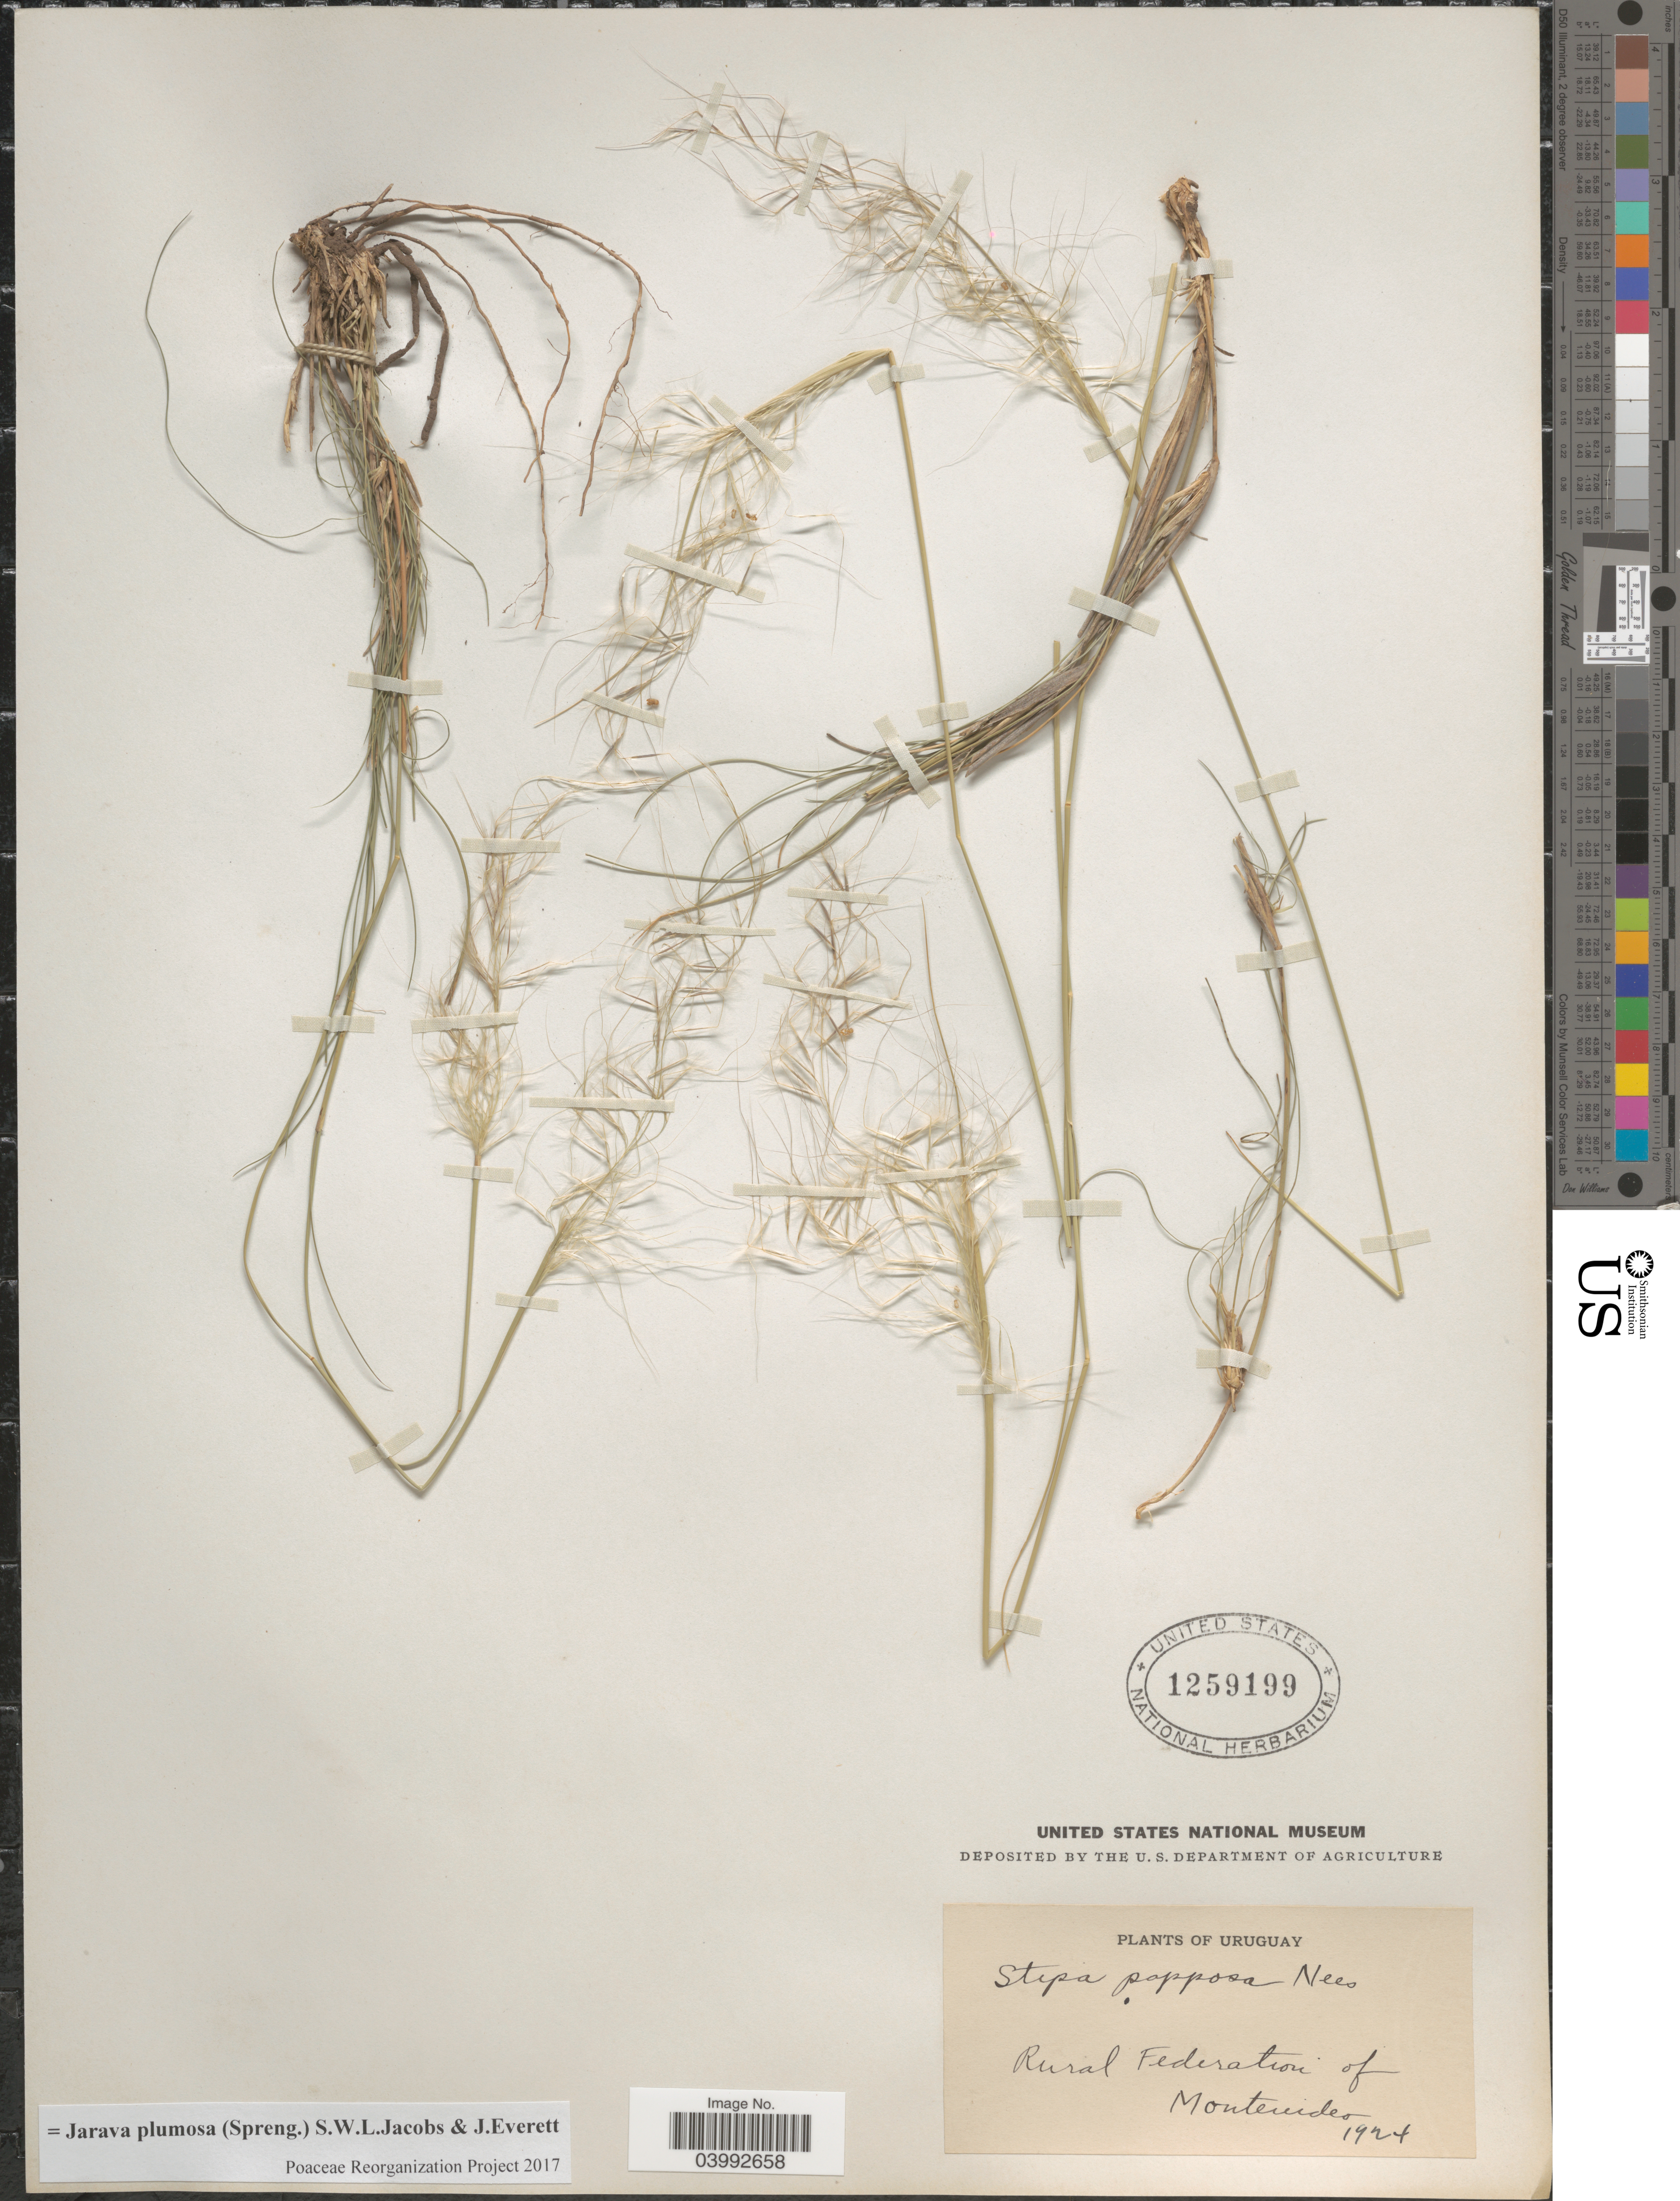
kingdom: Plantae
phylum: Tracheophyta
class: Liliopsida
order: Poales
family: Poaceae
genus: Jarava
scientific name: Jarava plumosa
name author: (Spreng.) S.W.L. Jacobs & J. Everett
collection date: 1924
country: Uruguay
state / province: Montevideo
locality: Rural Federation of Montevideo.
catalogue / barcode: US 1259199